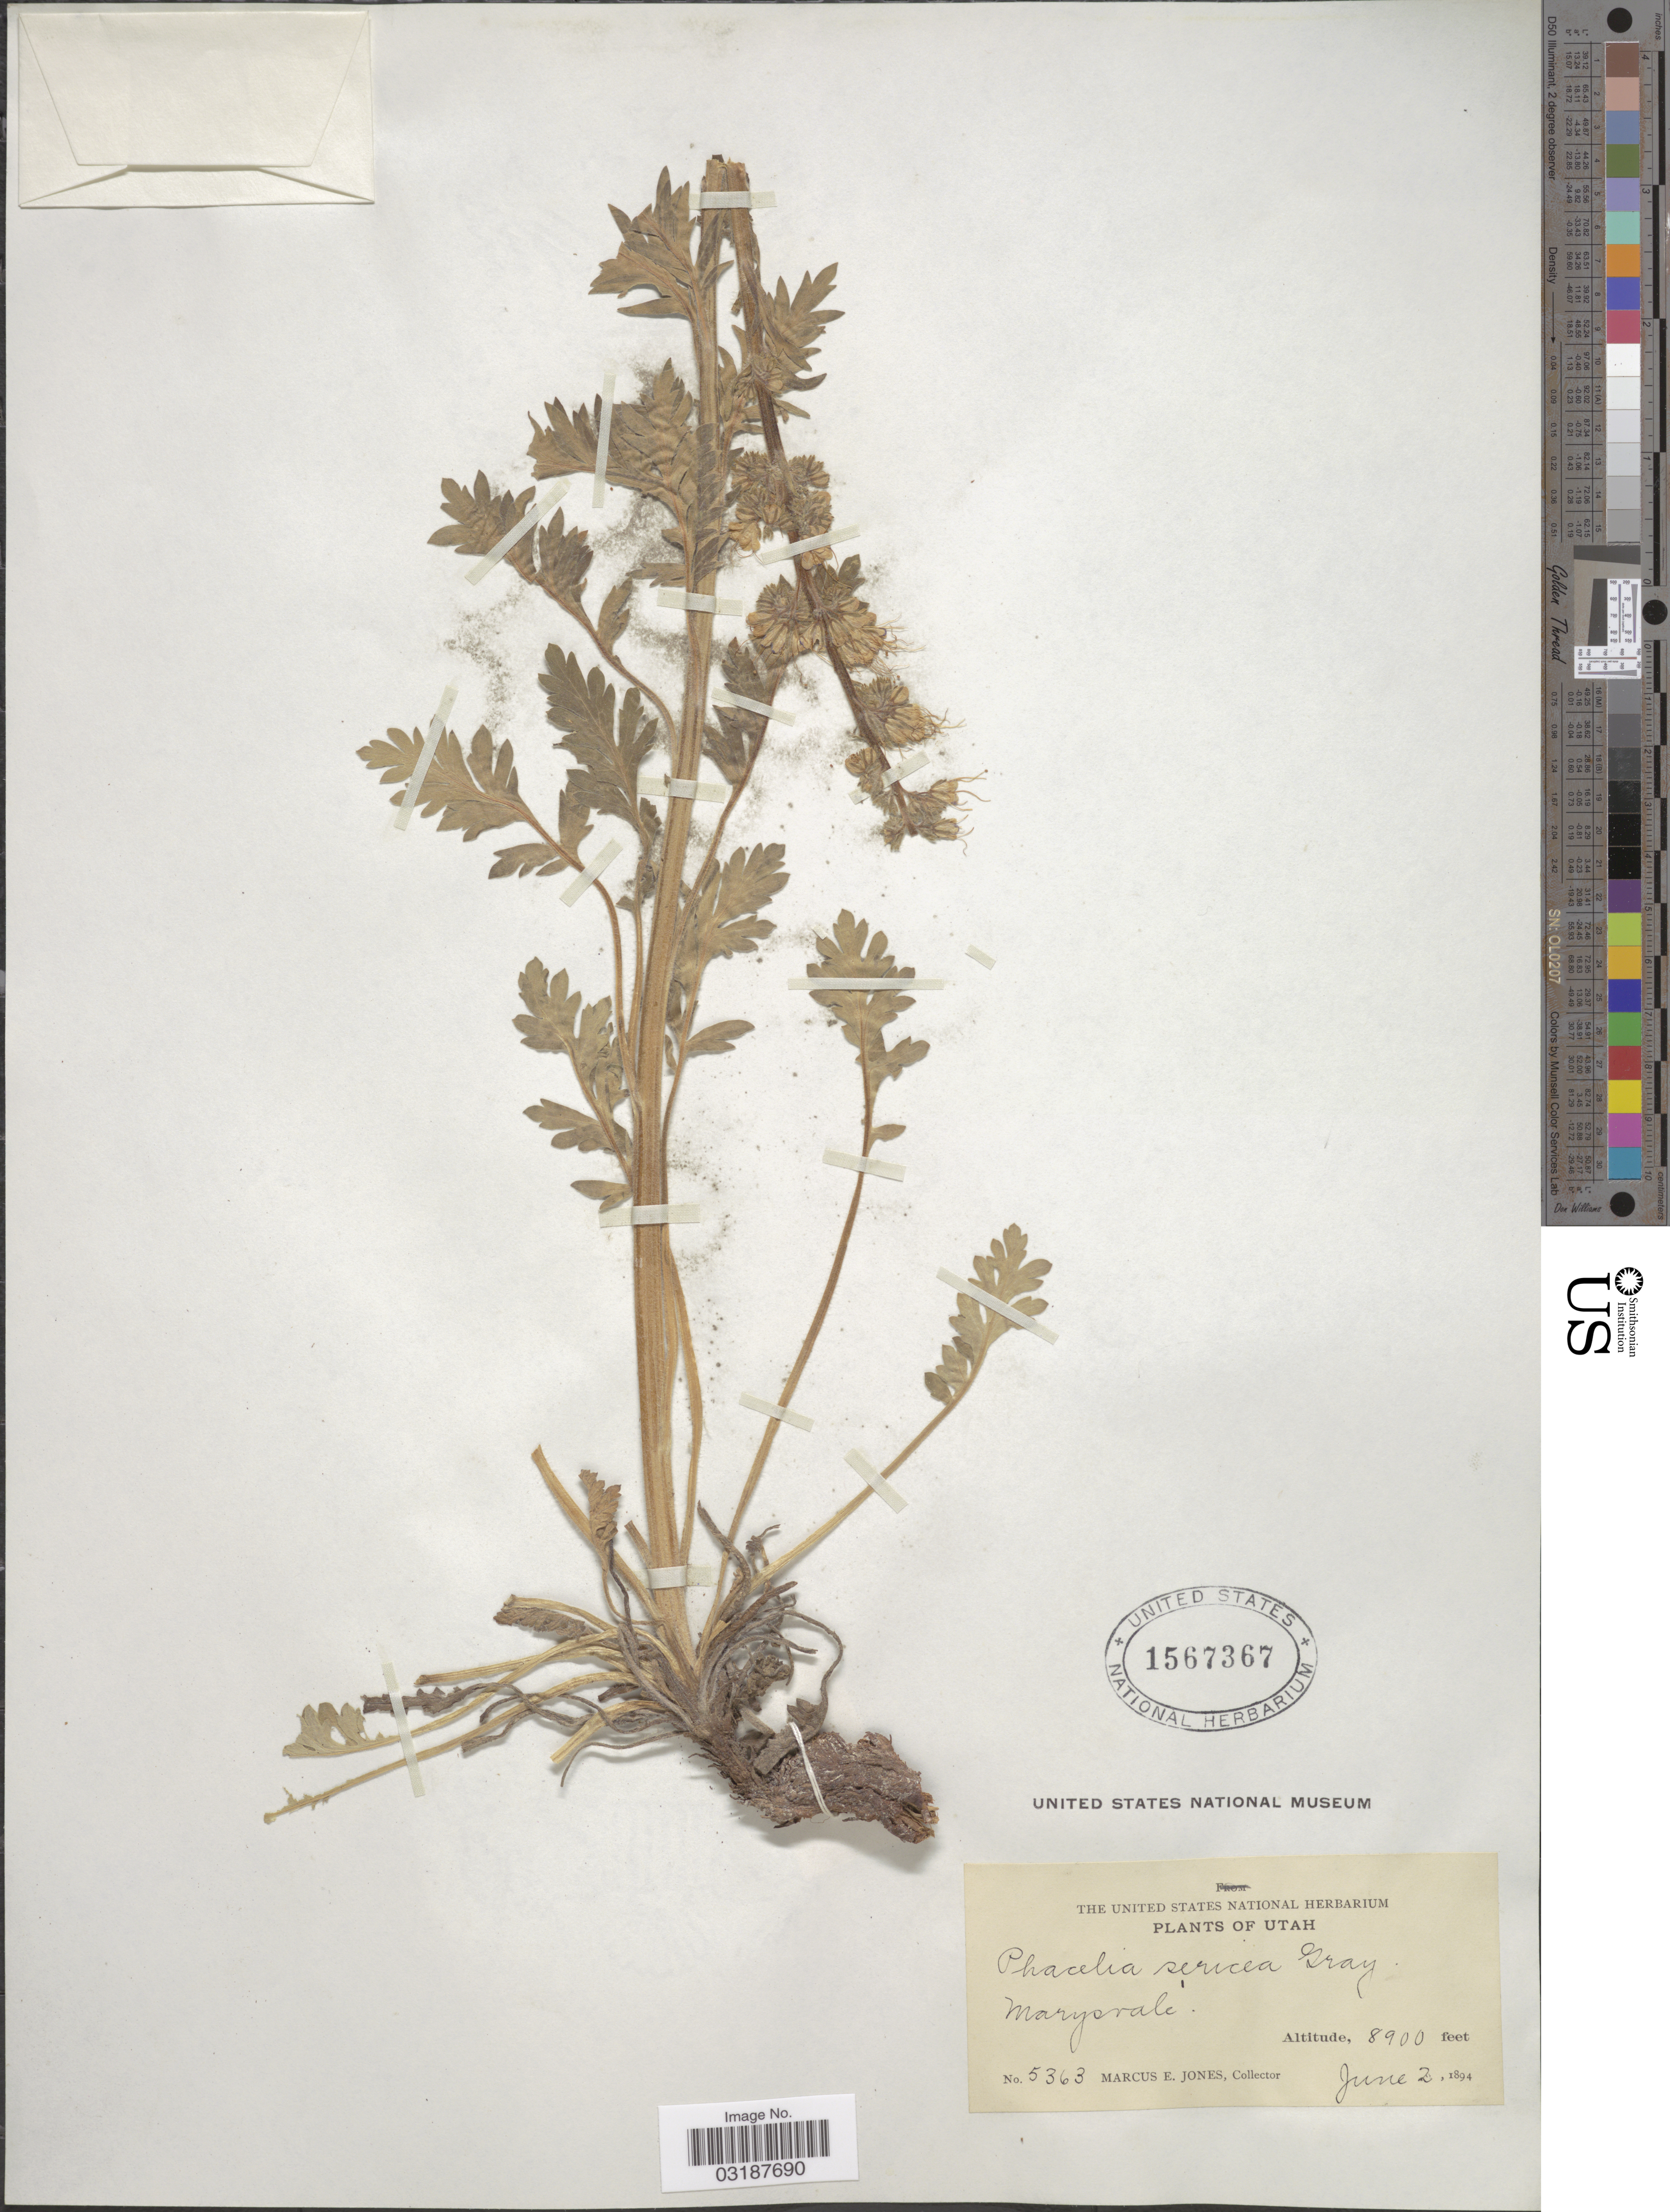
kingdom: Plantae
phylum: Tracheophyta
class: Magnoliopsida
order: Boraginales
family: Hydrophyllaceae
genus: Phacelia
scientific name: Phacelia sericea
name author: (Graham) A. Gray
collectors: M. E. Jones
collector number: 5363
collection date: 1894-06-02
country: United States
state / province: Utah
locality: Marysvale.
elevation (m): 2713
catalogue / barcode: US 1567367